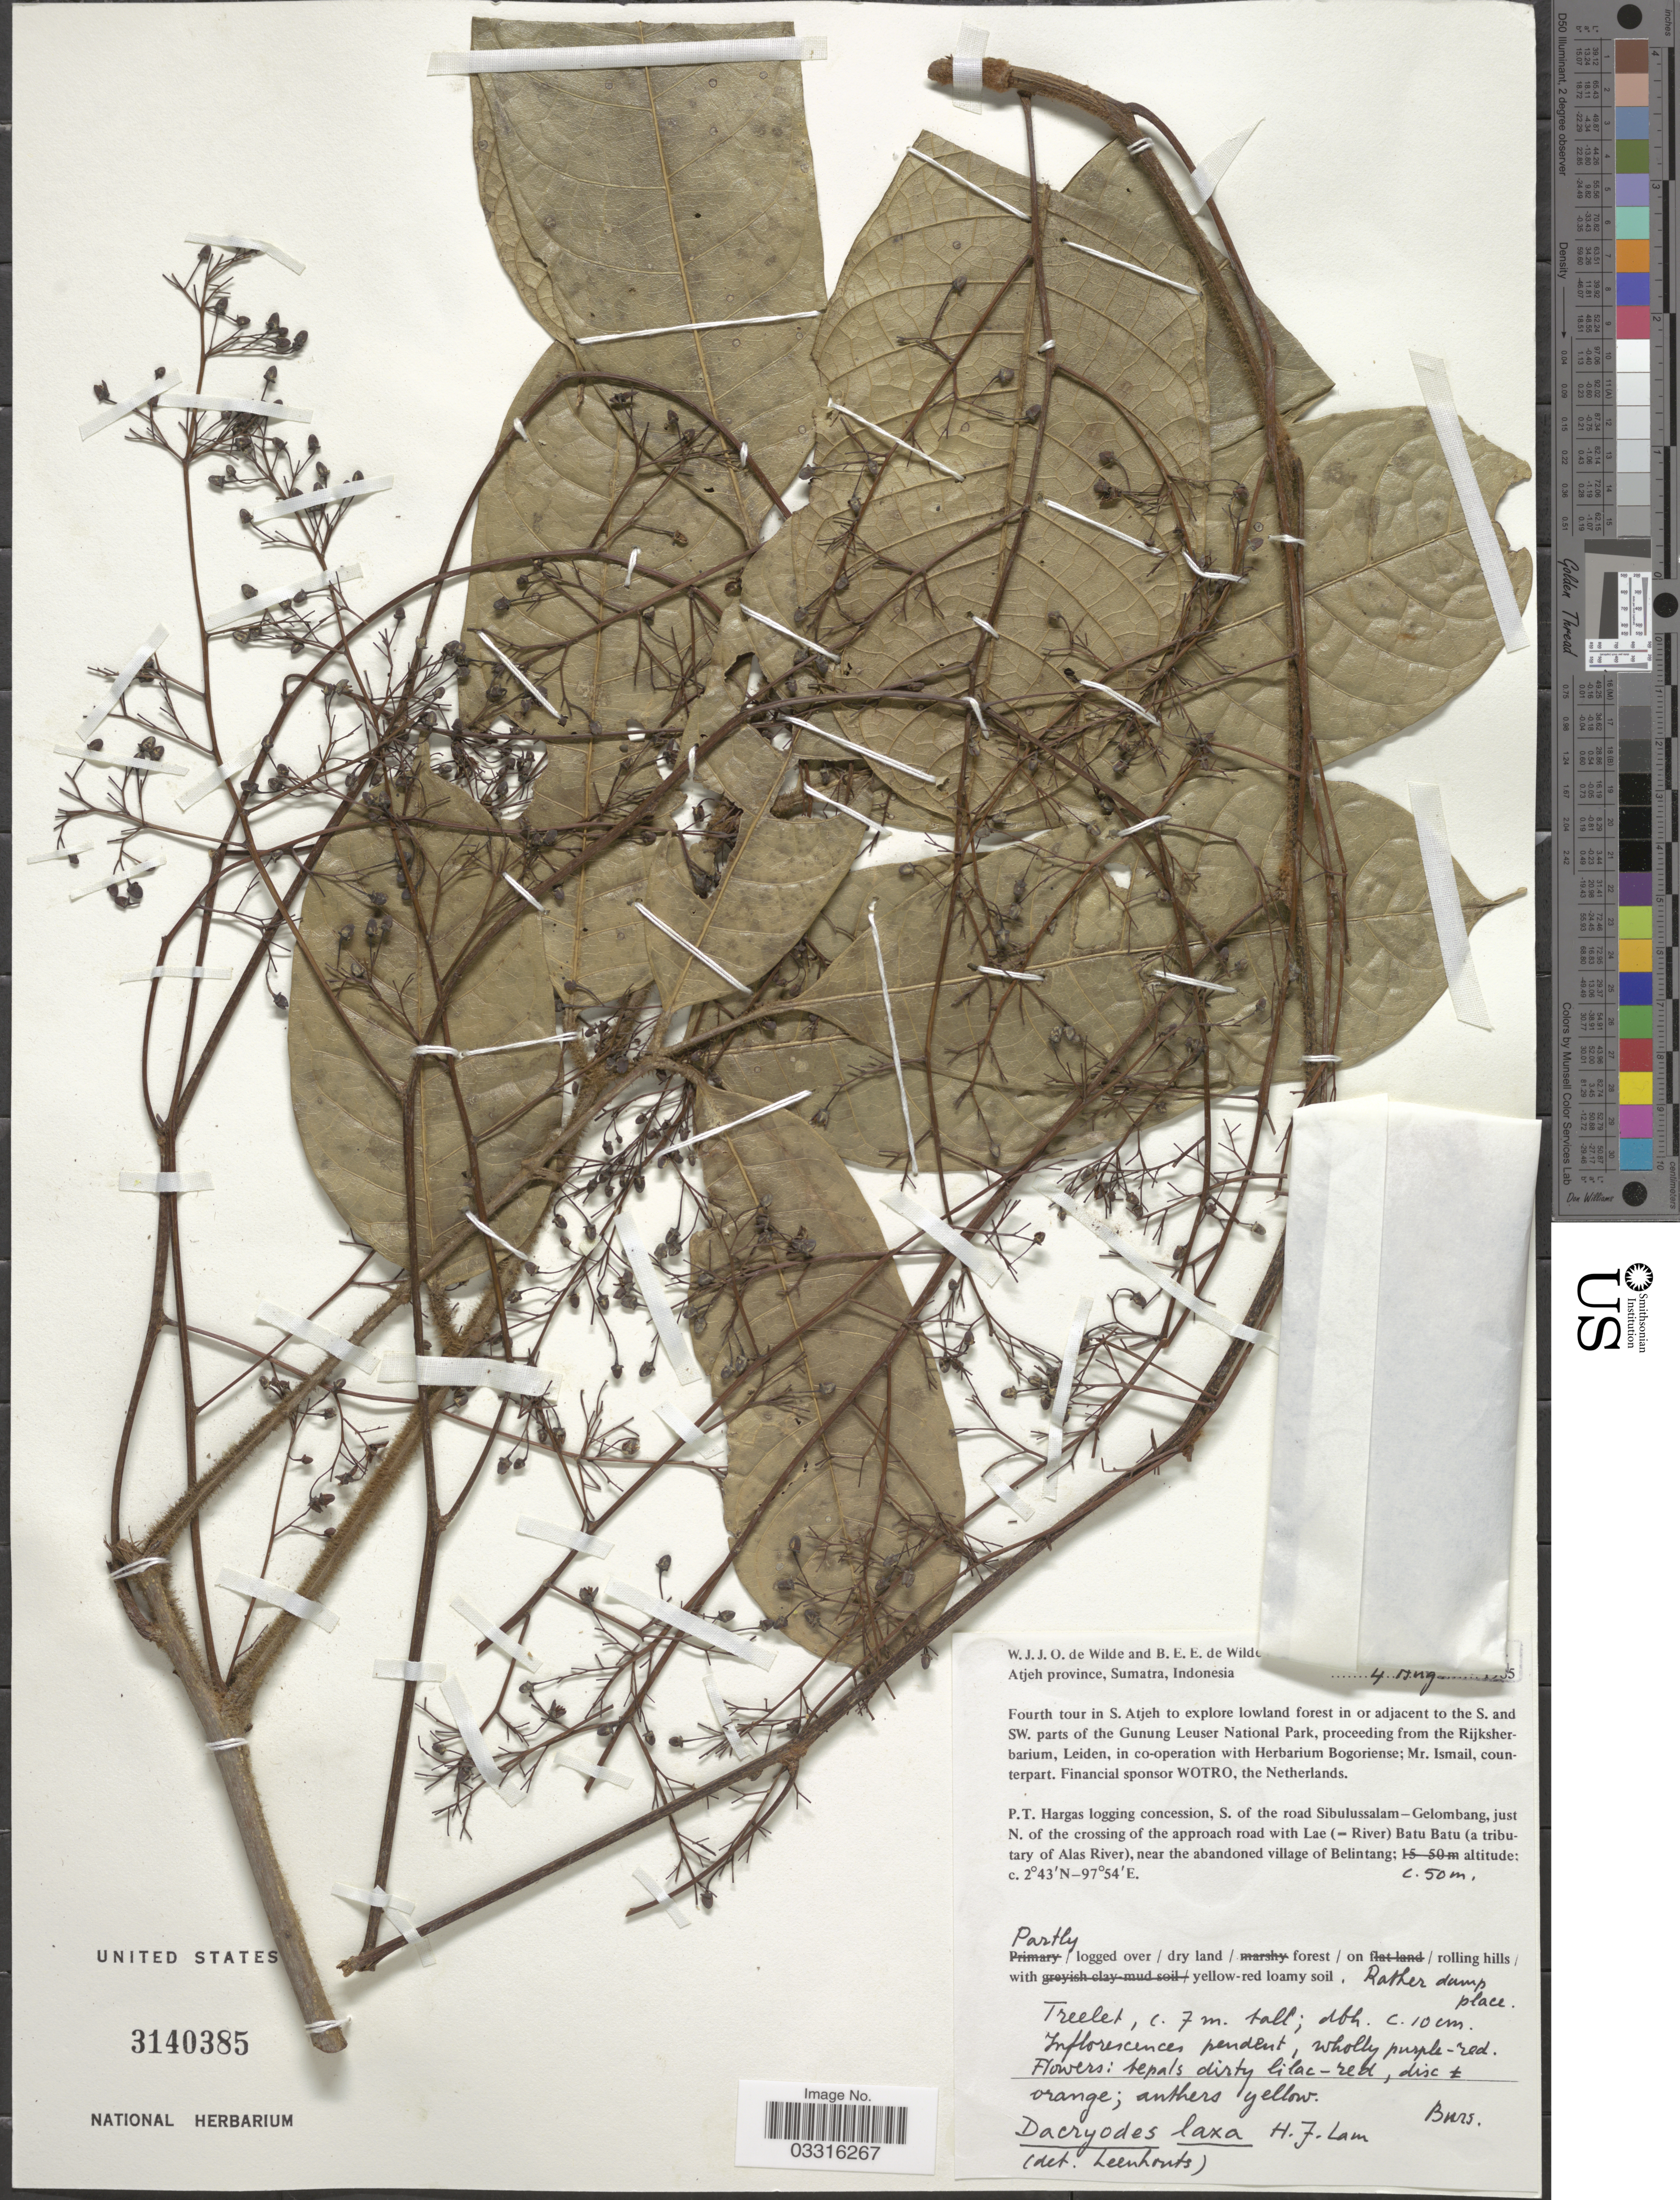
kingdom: Plantae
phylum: Tracheophyta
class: Magnoliopsida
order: Sapindales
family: Burseraceae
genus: Dacryodes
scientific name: Dacryodes laxa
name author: (A.W. Benn.) H.J. Lam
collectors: W. J. de Wilde & B. E. de Wilde-Duyfjes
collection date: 1905-08-04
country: Indonesia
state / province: Sumatra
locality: Atjeh province, P.T. Hargas logging concession, S. of the road Sibulussalam - Gelombang, just N. of the crossing of the approach road with Lae (=River) Batu Batu (a tributary of Alas River), near the abandoned village of Belintang.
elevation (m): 50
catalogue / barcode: US 3140385